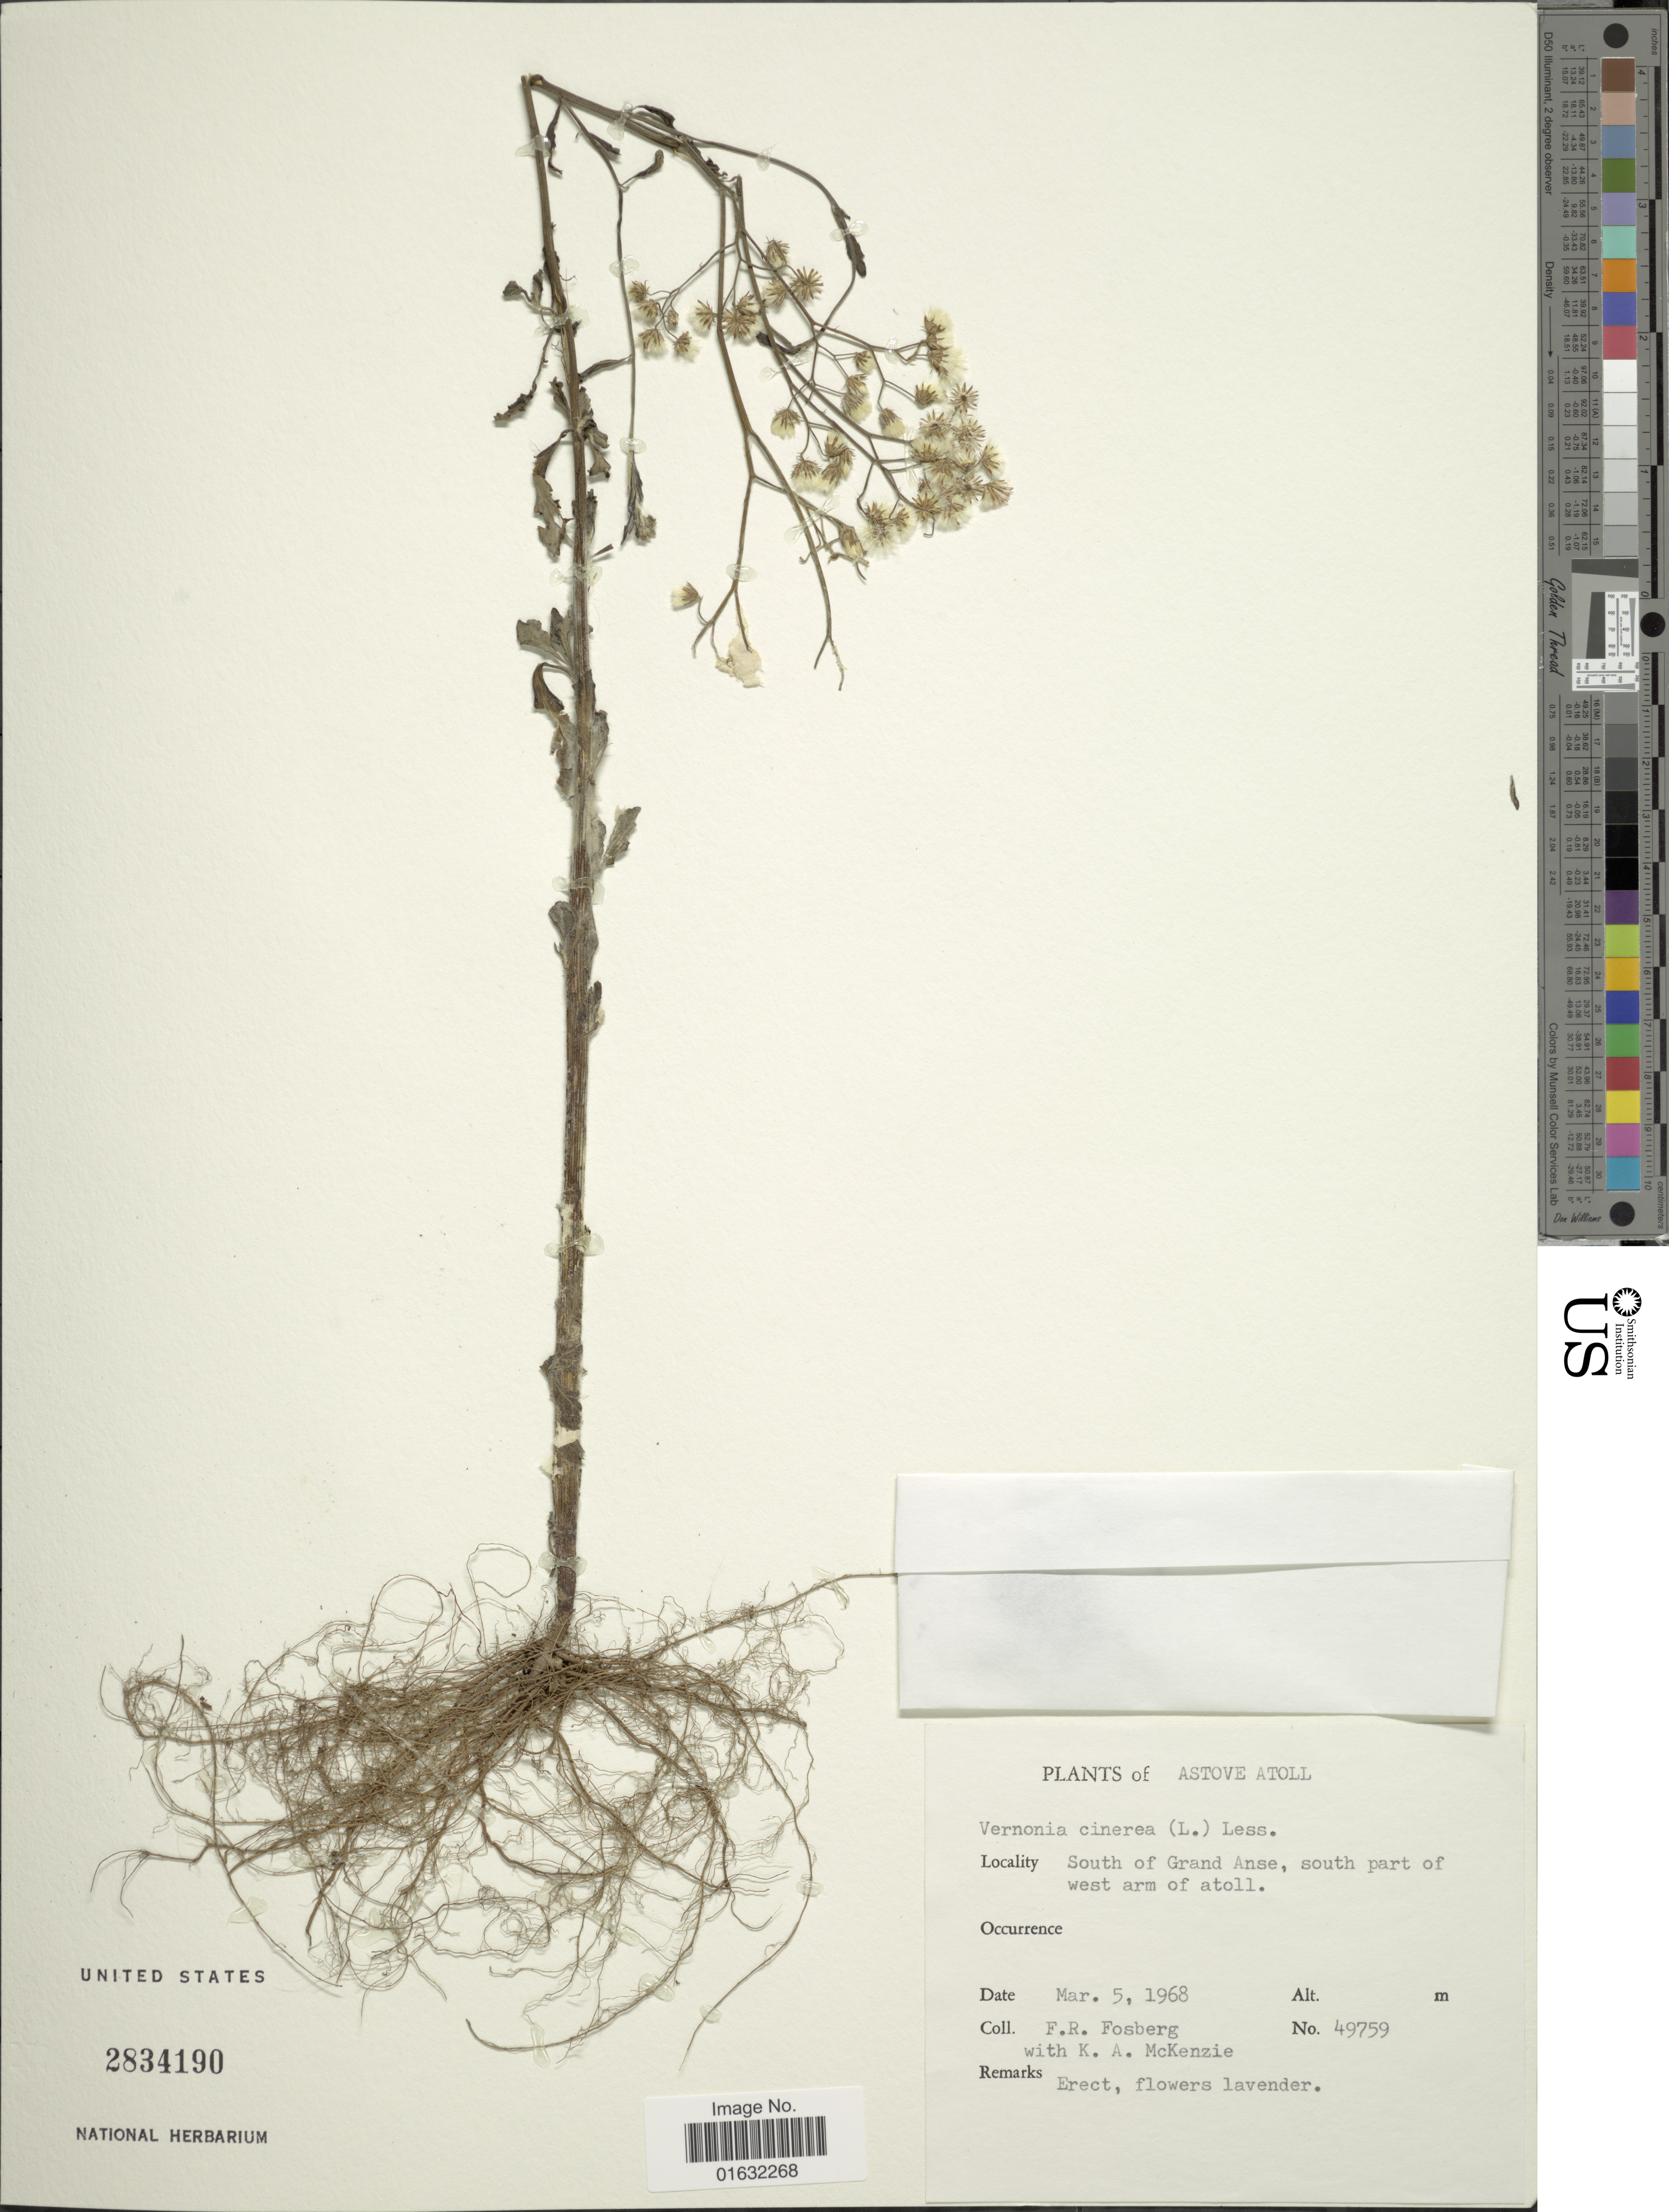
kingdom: Plantae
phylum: Tracheophyta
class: Magnoliopsida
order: Asterales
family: Asteraceae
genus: Cyanthillium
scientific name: Cyanthillium cinereum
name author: (L.) H. Rob.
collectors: F. R. Fosberg & K. McKenzie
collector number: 49759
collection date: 1968-03-05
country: Seychelles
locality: South of Grand Anse, south part of west arm of atoll, Astove Atoll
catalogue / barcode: US 2834190